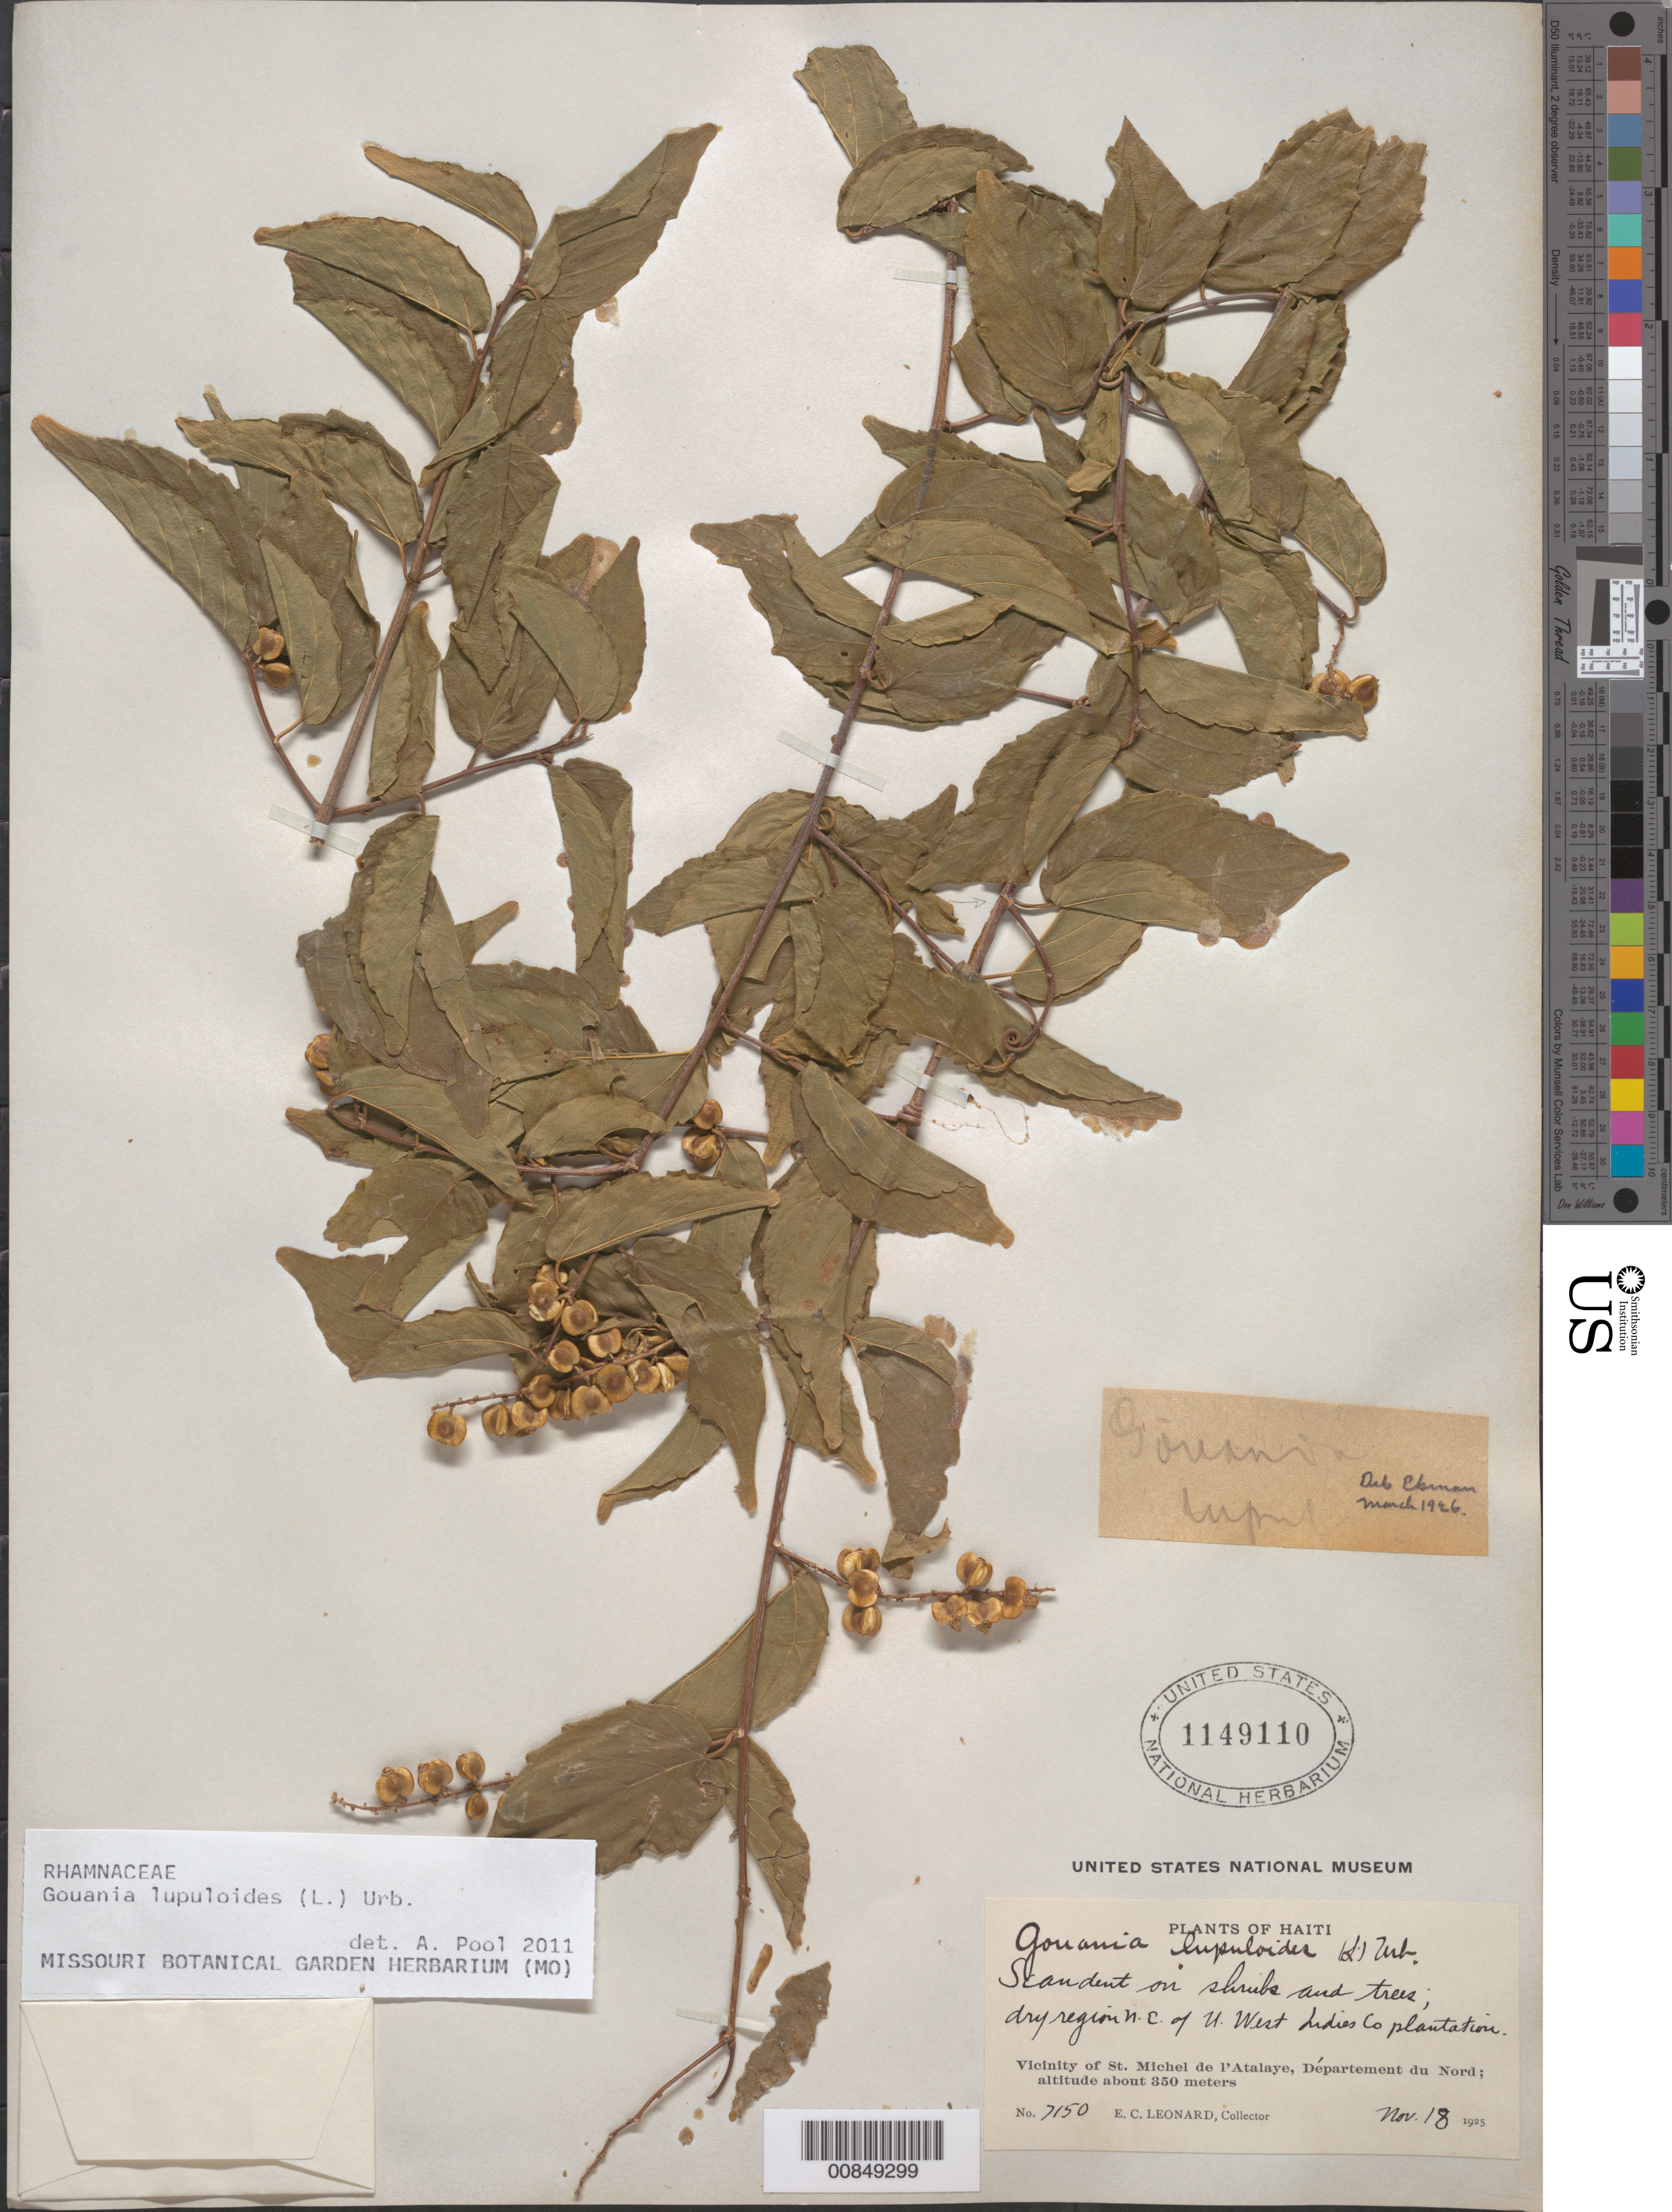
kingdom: Plantae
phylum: Tracheophyta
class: Magnoliopsida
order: Rosales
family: Rhamnaceae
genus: Gouania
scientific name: Gouania lupuloides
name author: (L.) Urb.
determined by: Pool, A., (MO), Missouri Botanical Garden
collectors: E. C. Leonard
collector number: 7150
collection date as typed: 18 Nov 1925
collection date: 1925-11-18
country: Haiti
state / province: Artibonite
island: Hispaniola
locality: Vicinity of St. Michel de l'Atalaye, NE of U West Indies Co Plantation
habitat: On shrubs and trees in dry region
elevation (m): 350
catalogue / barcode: US 1149110